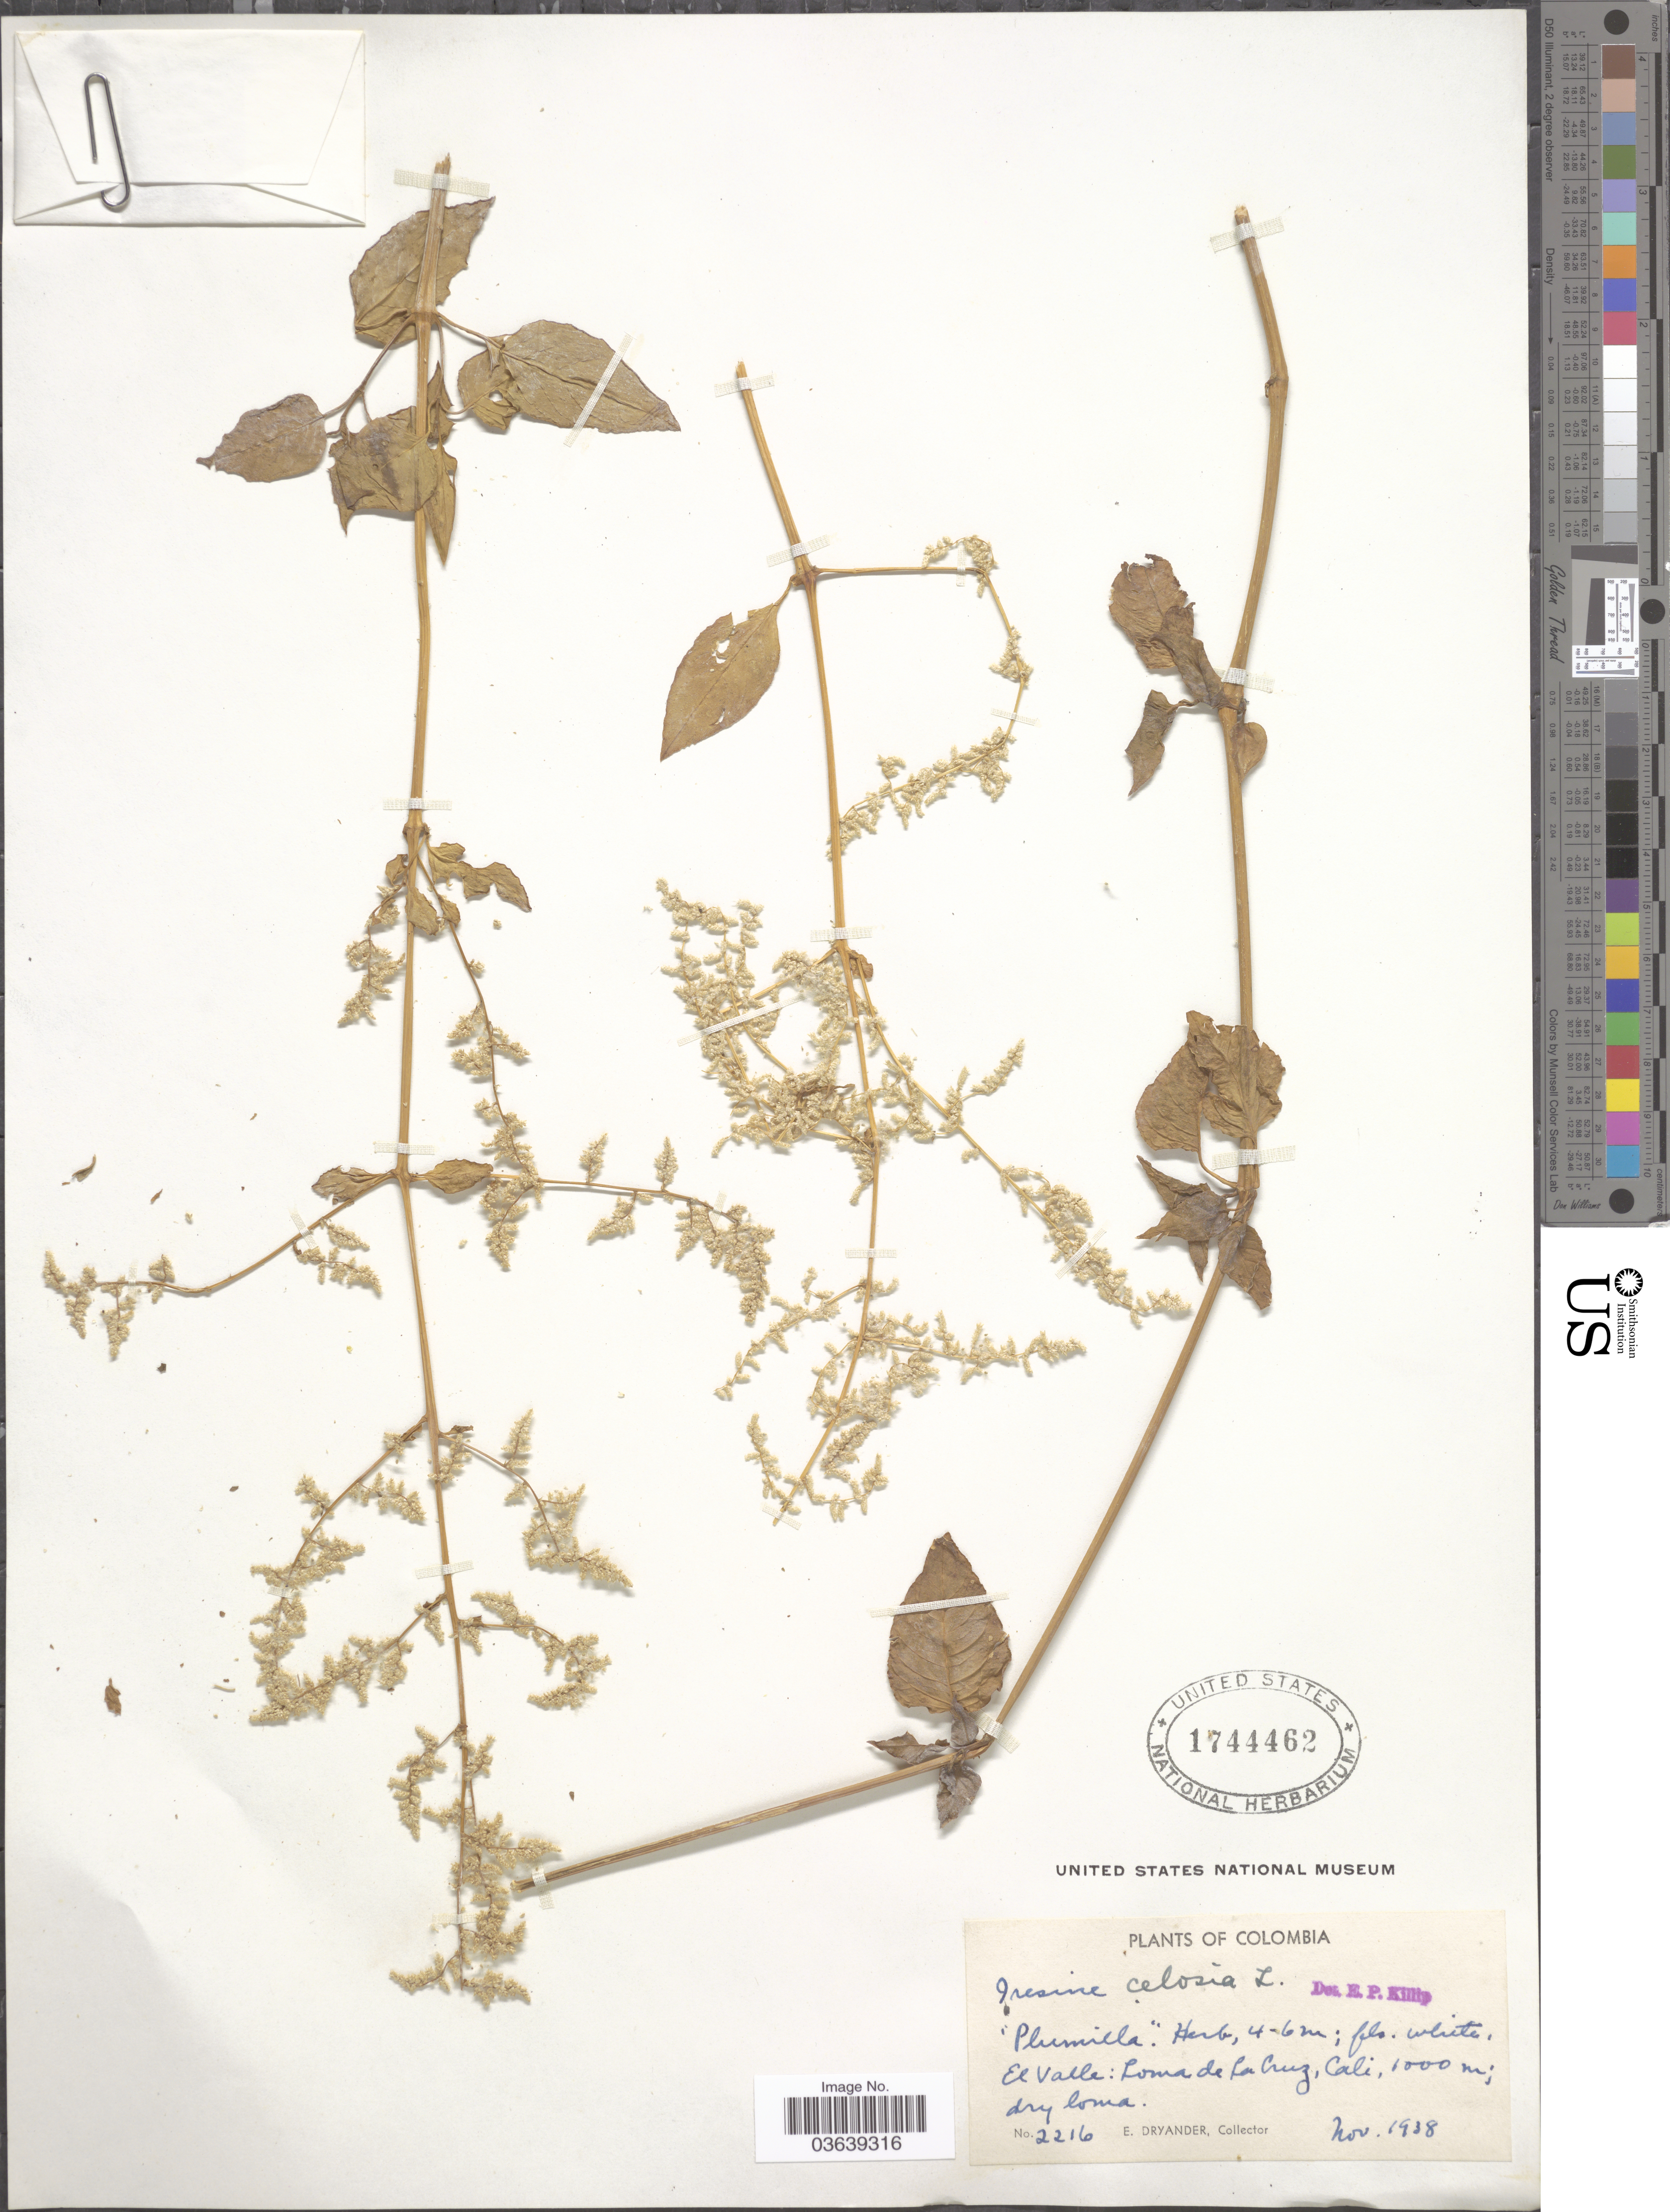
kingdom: Plantae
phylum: Tracheophyta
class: Magnoliopsida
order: Caryophyllales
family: Amaranthaceae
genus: Iresine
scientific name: Iresine celosia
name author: L.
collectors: E. Dryander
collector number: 2216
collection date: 1938-11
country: Colombia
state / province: Valle del Cauca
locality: El Valle: Loma de La Cruz, Cali.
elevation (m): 1000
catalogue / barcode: US 1744462